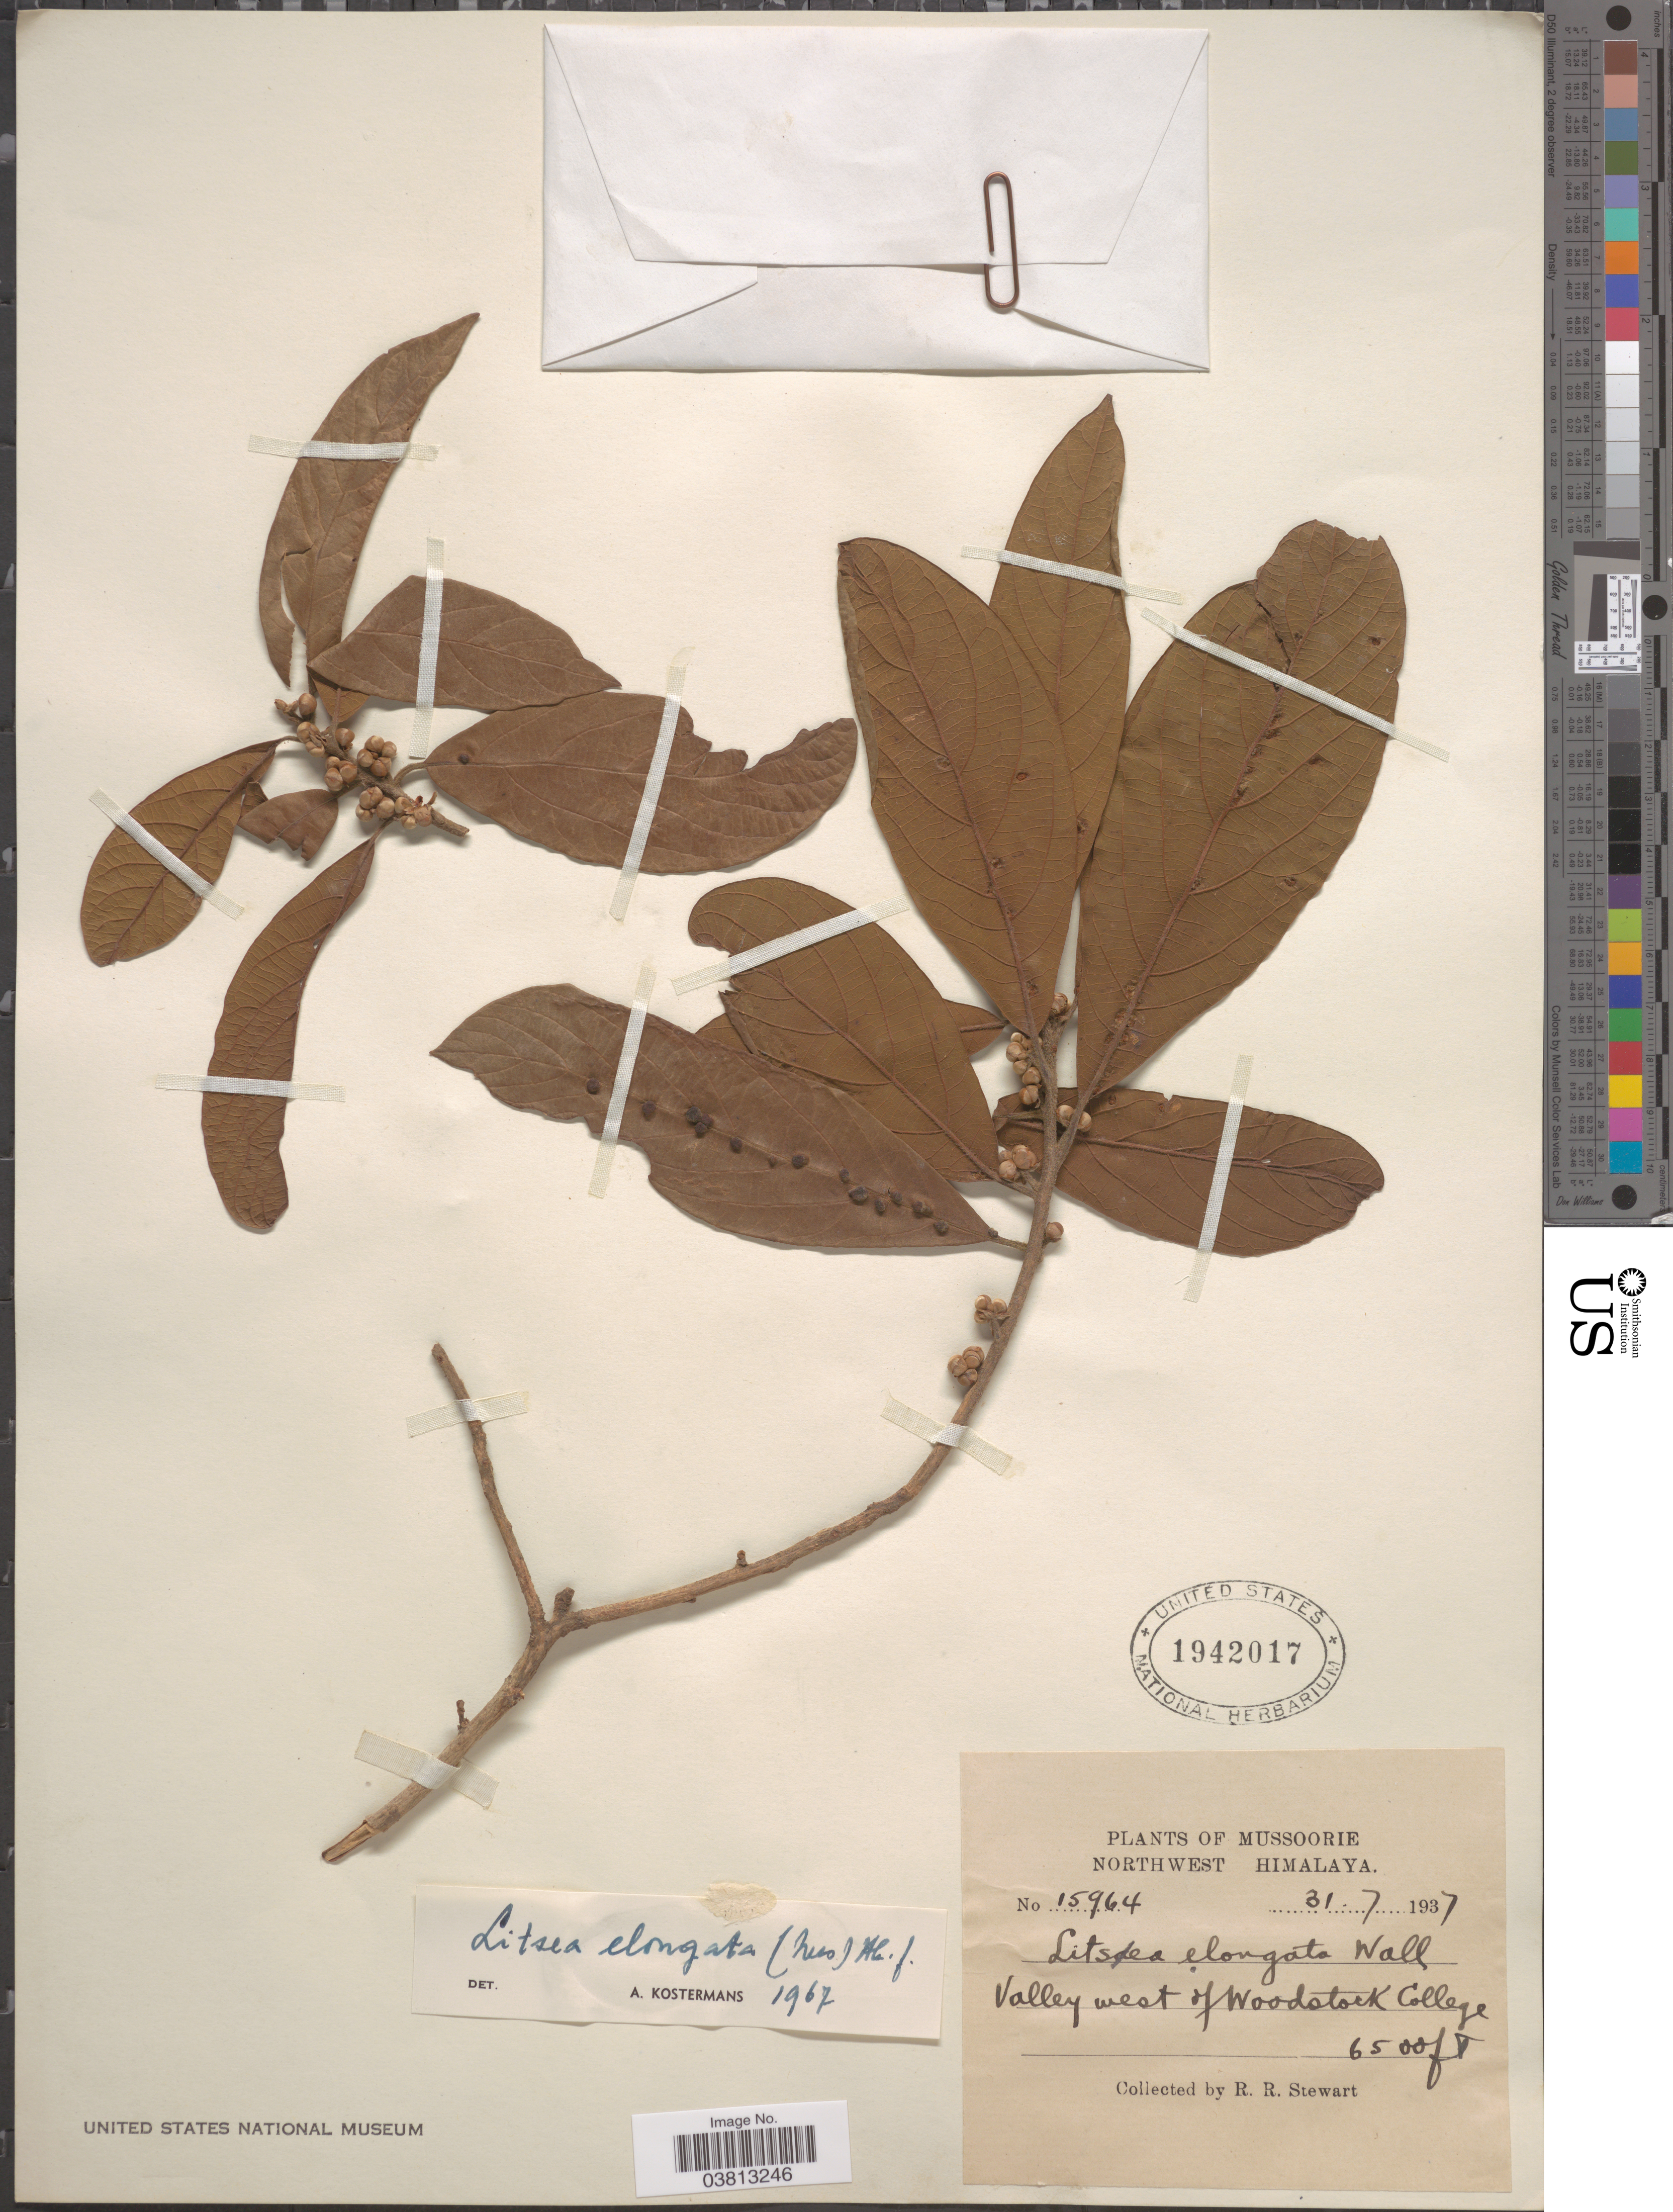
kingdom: Plantae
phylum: Tracheophyta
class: Magnoliopsida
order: Laurales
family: Lauraceae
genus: Litsea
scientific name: Litsea elongata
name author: (Nees) Hook. f.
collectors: R. Stewart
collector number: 15964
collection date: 1937-07-31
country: India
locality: Mussoorie. Northwest Himalaya. Valley west of Woodstock College.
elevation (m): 1981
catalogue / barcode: US 1942017